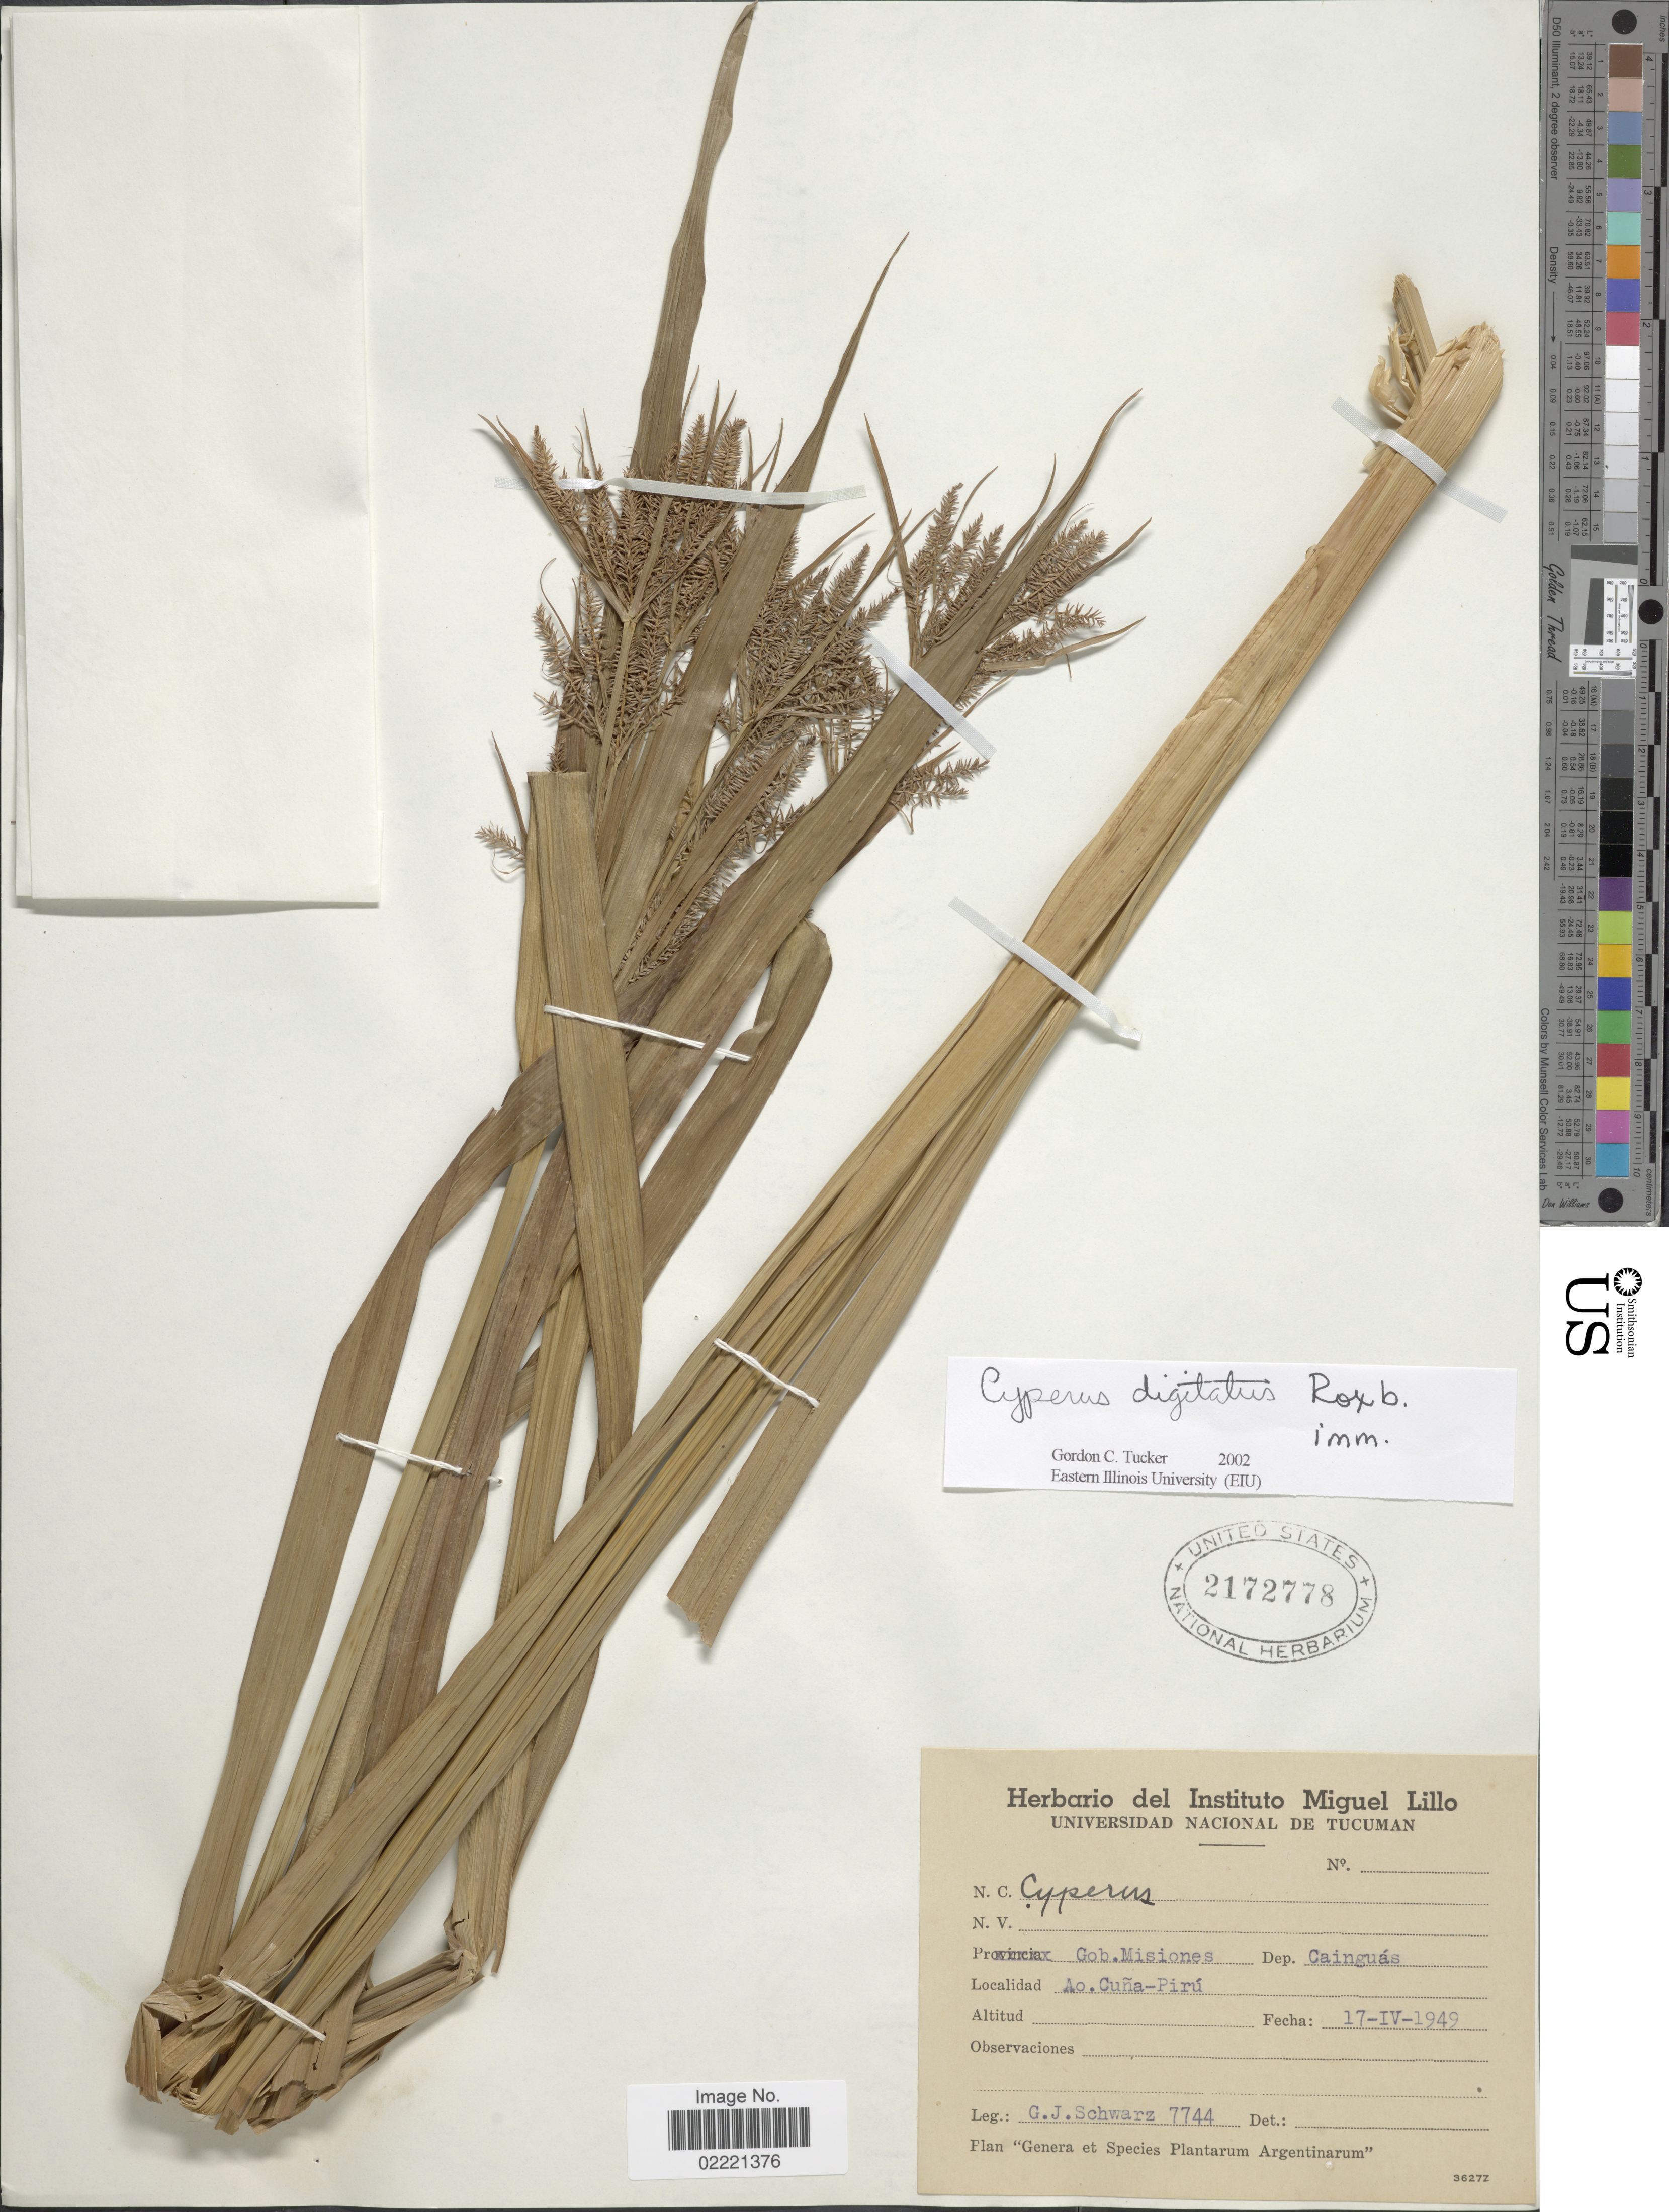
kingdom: Plantae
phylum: Tracheophyta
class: Liliopsida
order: Poales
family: Cyperaceae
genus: Cyperus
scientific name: Cyperus digitatus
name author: Roxb.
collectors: G. J. Schwarz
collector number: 7744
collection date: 1949-04-17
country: Argentina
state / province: Misiones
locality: Dep. Cainguas, Ao. Cuna-Piru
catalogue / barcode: US 2172778